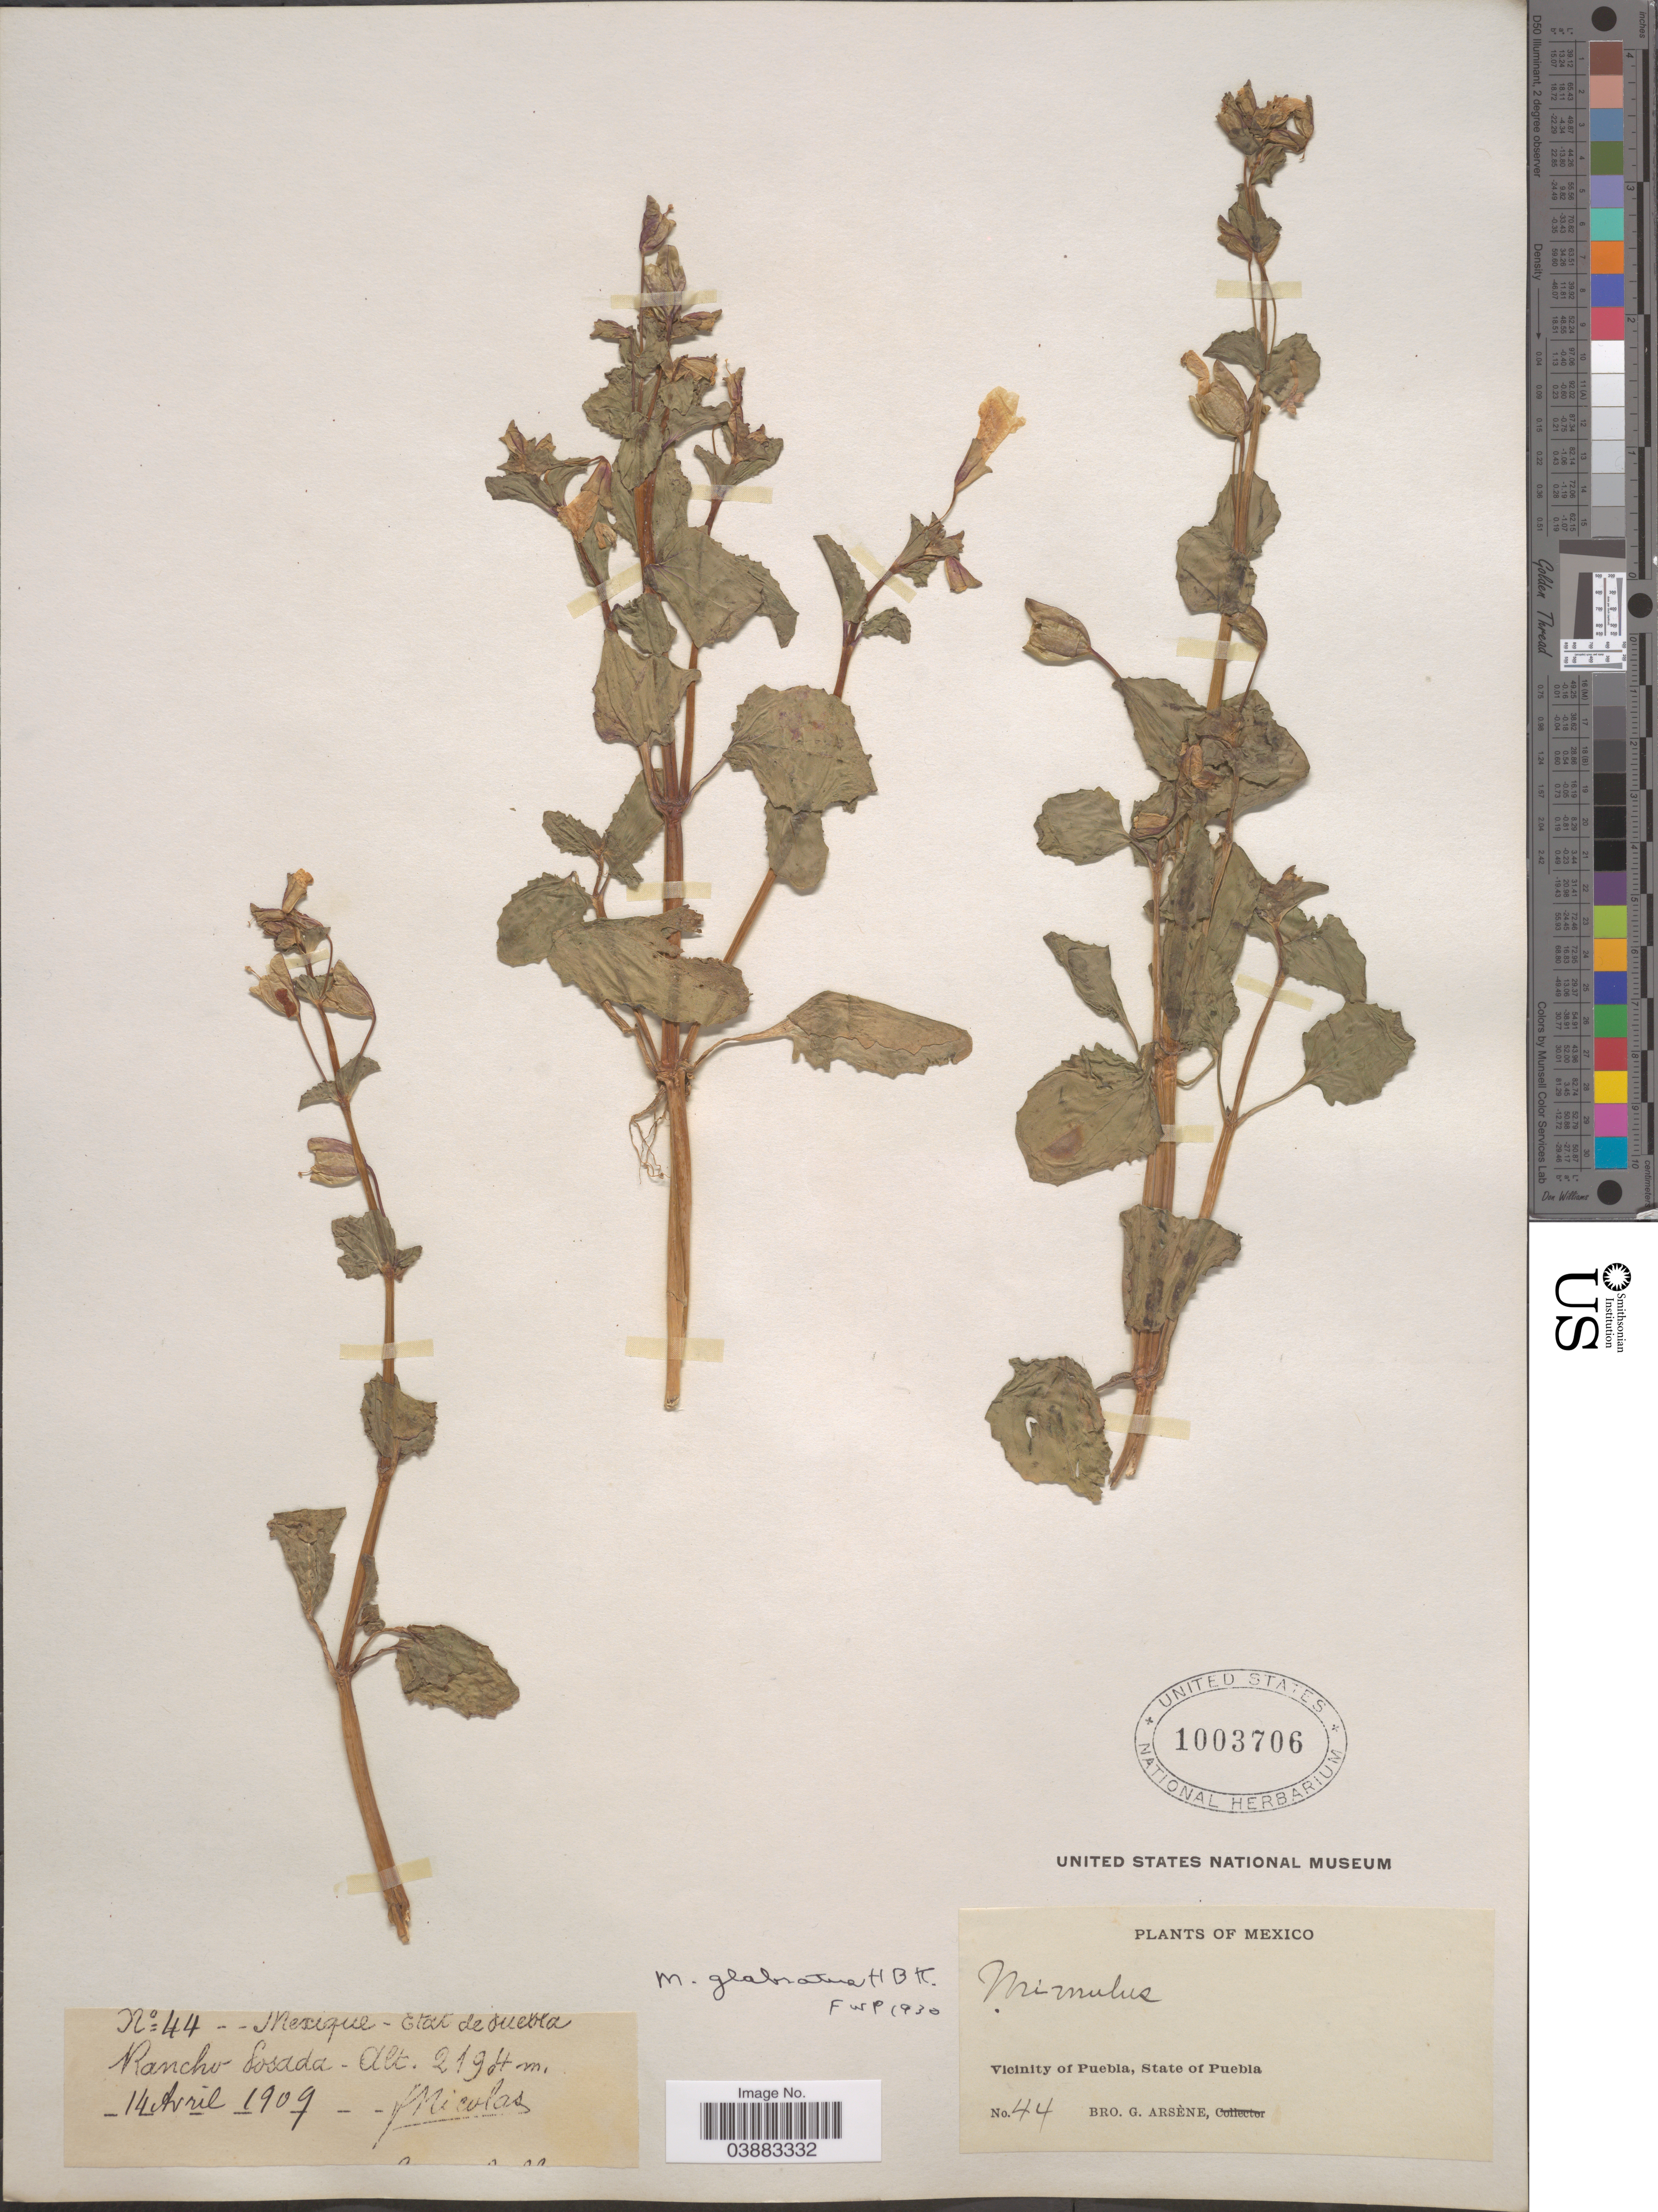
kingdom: Plantae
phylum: Tracheophyta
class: Magnoliopsida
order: Lamiales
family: Phrymaceae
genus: Mimulus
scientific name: Mimulus glabratus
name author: Kunth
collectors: Bro. G. Arsène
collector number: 44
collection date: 1909-04-14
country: Mexico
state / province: Puebla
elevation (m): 2194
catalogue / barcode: US 1003706